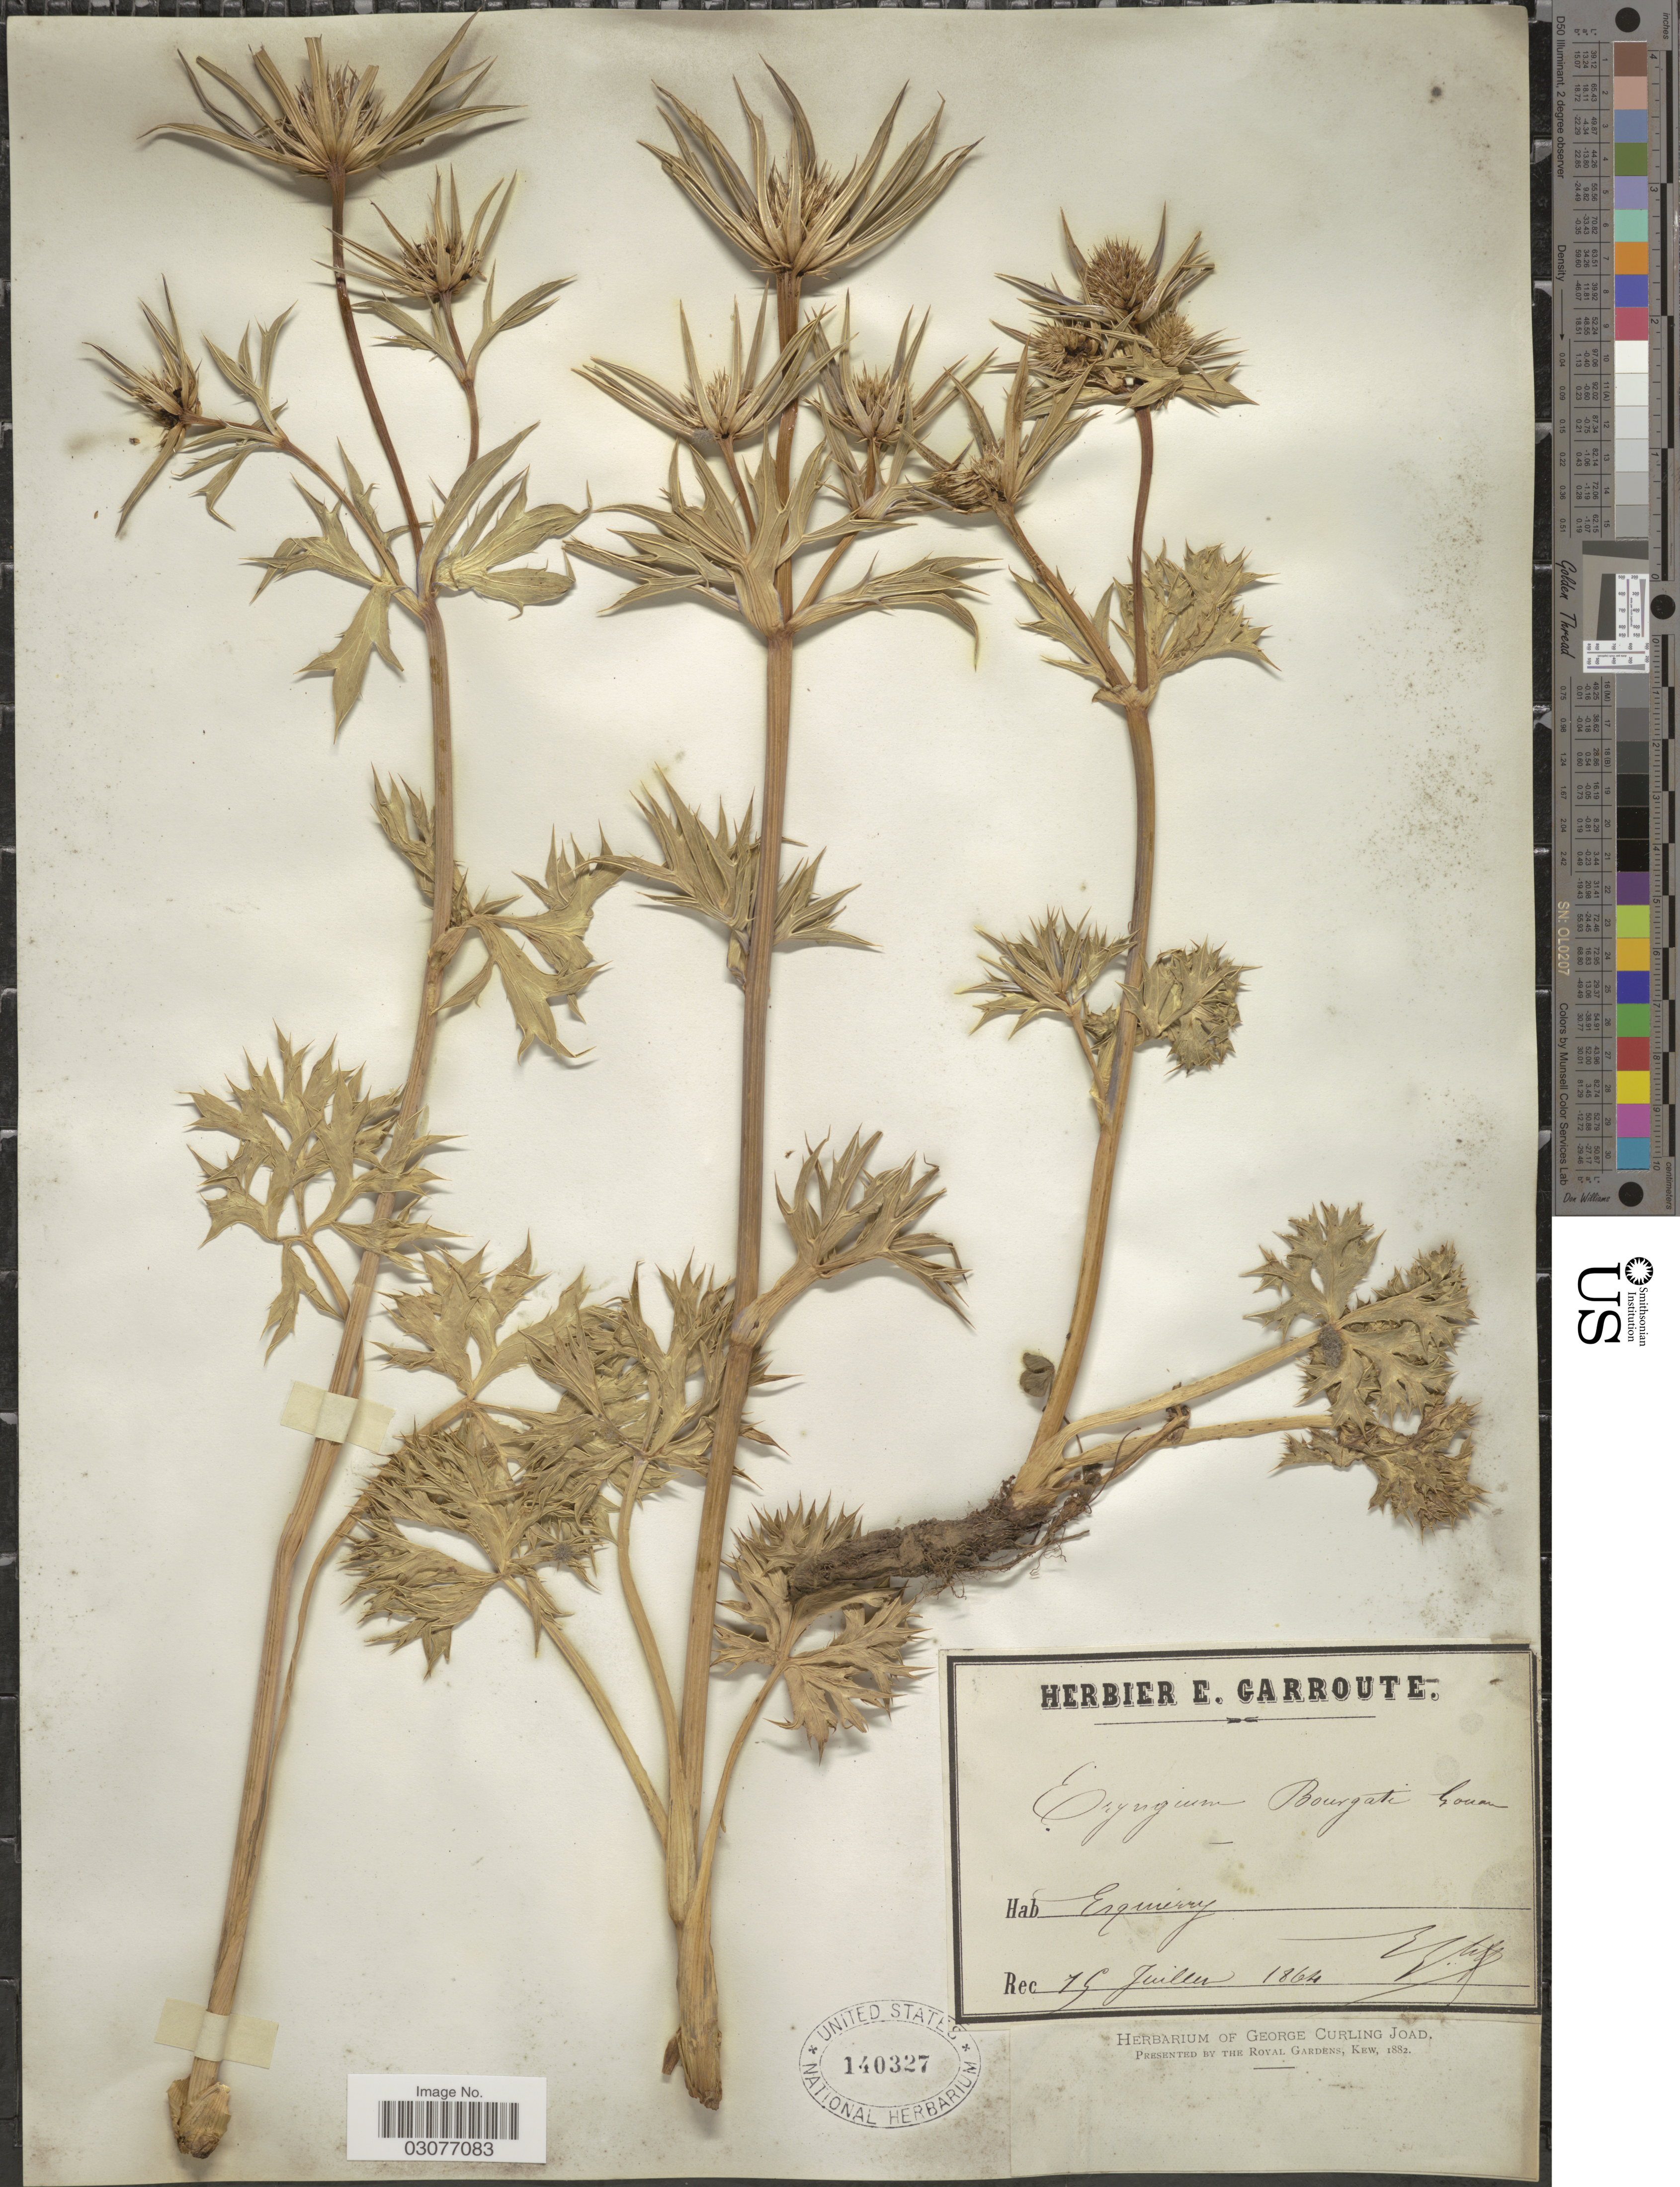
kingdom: Plantae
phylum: Tracheophyta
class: Magnoliopsida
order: Apiales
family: Apiaceae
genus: Eryngium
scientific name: Eryngium bourgatii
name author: Gouan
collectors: E. Garroute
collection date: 1864-07-15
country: France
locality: Esquierry.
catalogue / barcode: US 140327